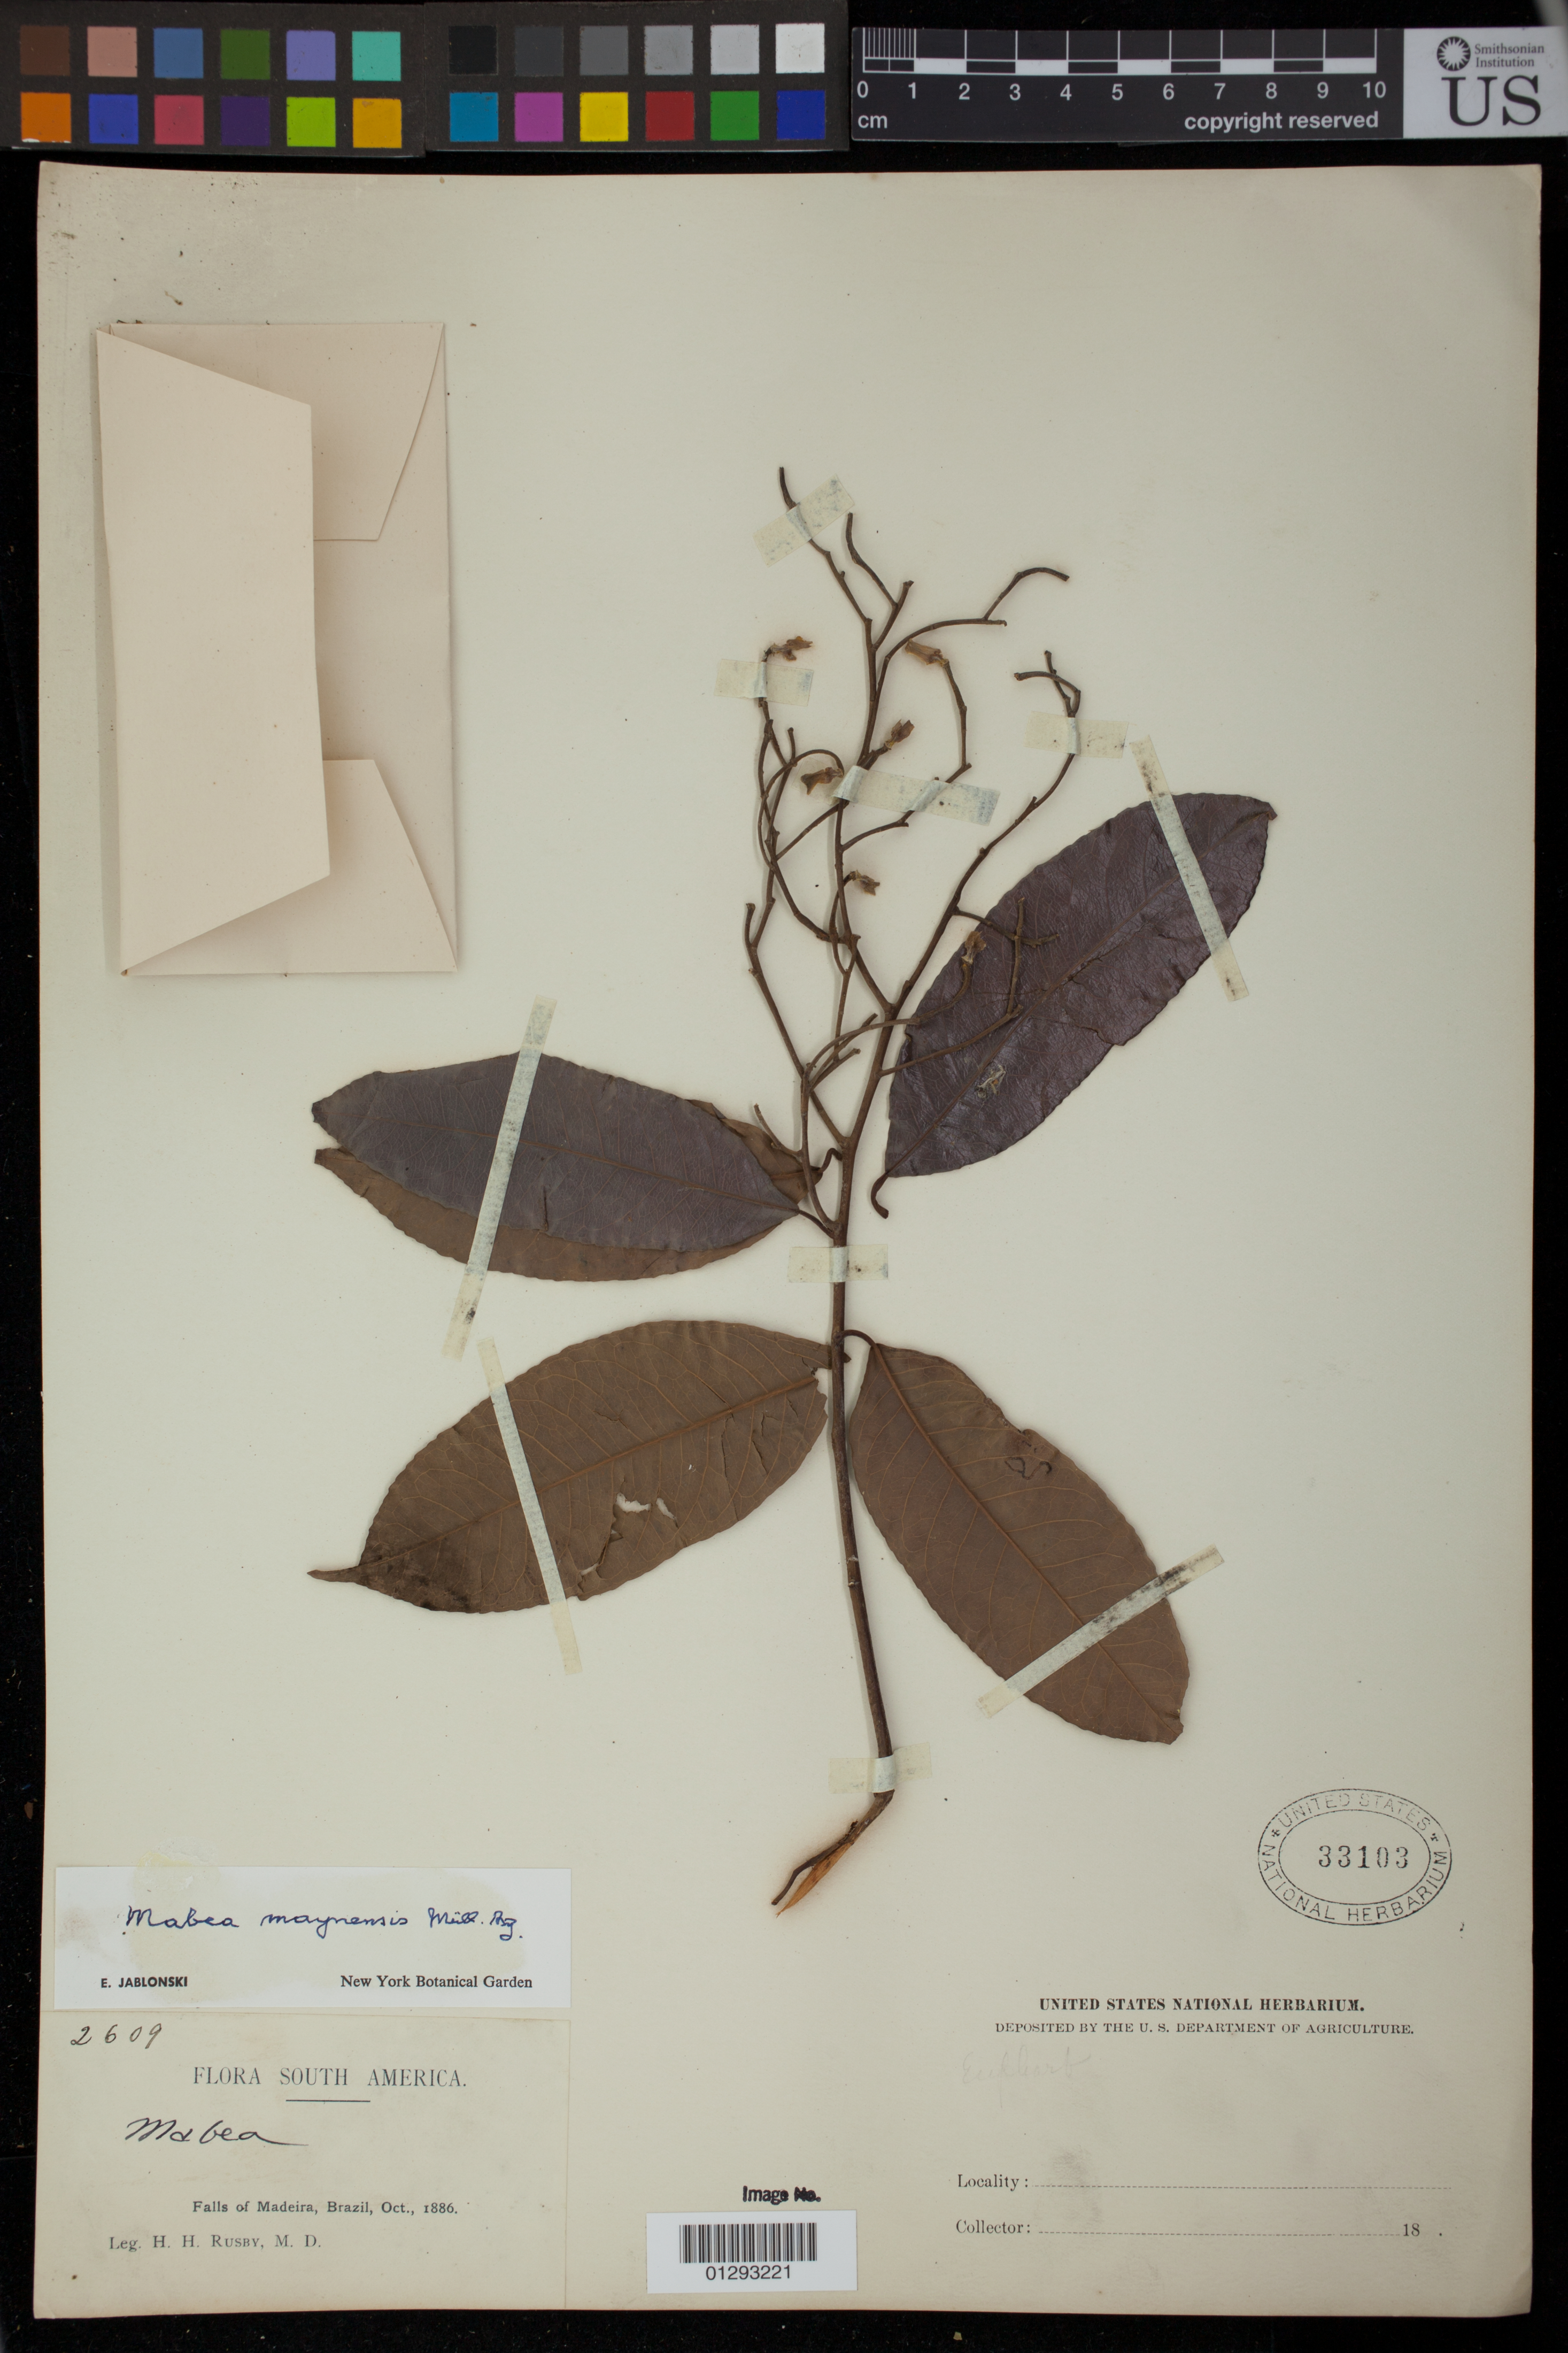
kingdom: Plantae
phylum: Tracheophyta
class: Magnoliopsida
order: Malpighiales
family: Euphorbiaceae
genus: Mabea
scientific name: Mabea maynensis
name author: Spruce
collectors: H. H. Rusby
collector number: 2609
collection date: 1886-10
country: Brazil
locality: Falls of Madeira (Cachoeira da Madeira)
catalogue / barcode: US 33103